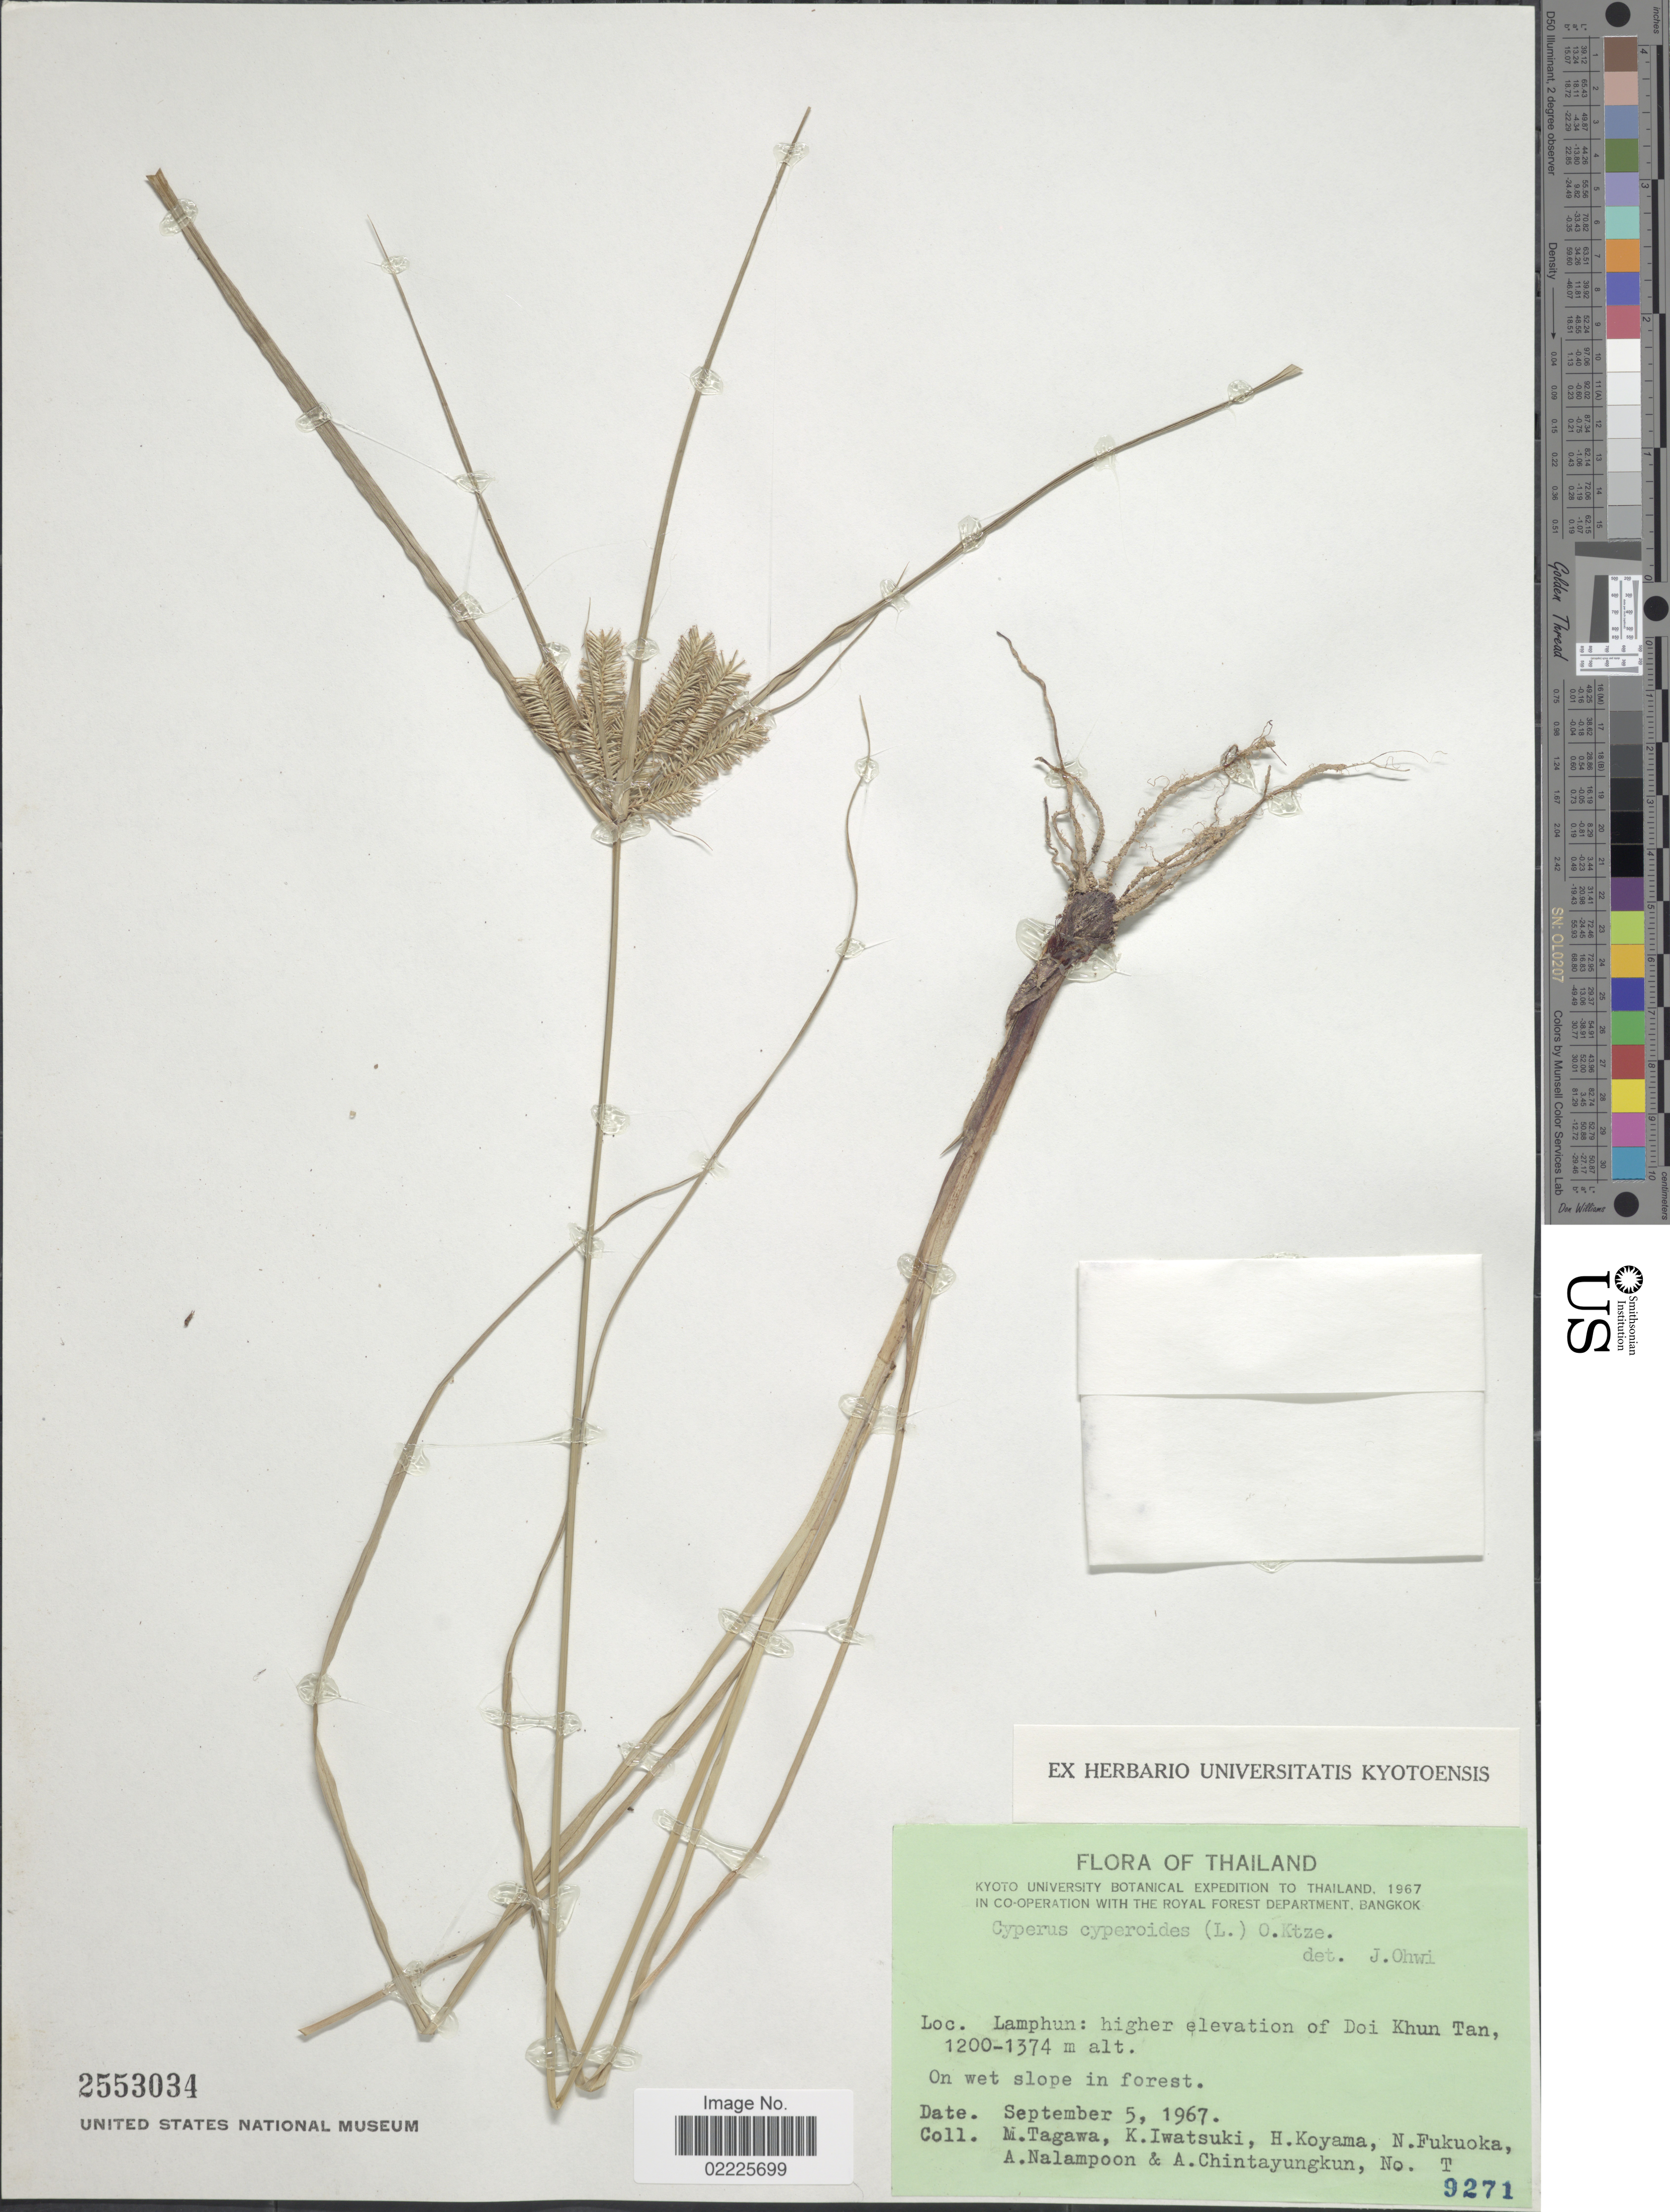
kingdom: Plantae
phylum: Tracheophyta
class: Liliopsida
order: Poales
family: Cyperaceae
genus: Cyperus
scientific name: Cyperus cyperoides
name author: (L.) Kuntze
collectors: M. Tagawa, K. Iwatsuki, H. Koyama, N. Fukuoka & et al.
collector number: T 9271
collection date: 1967-09-05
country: Thailand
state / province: Lamphun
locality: Higher elevation of Doi Khun Tan, on wet slope in forest.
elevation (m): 1200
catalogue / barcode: US 2553034